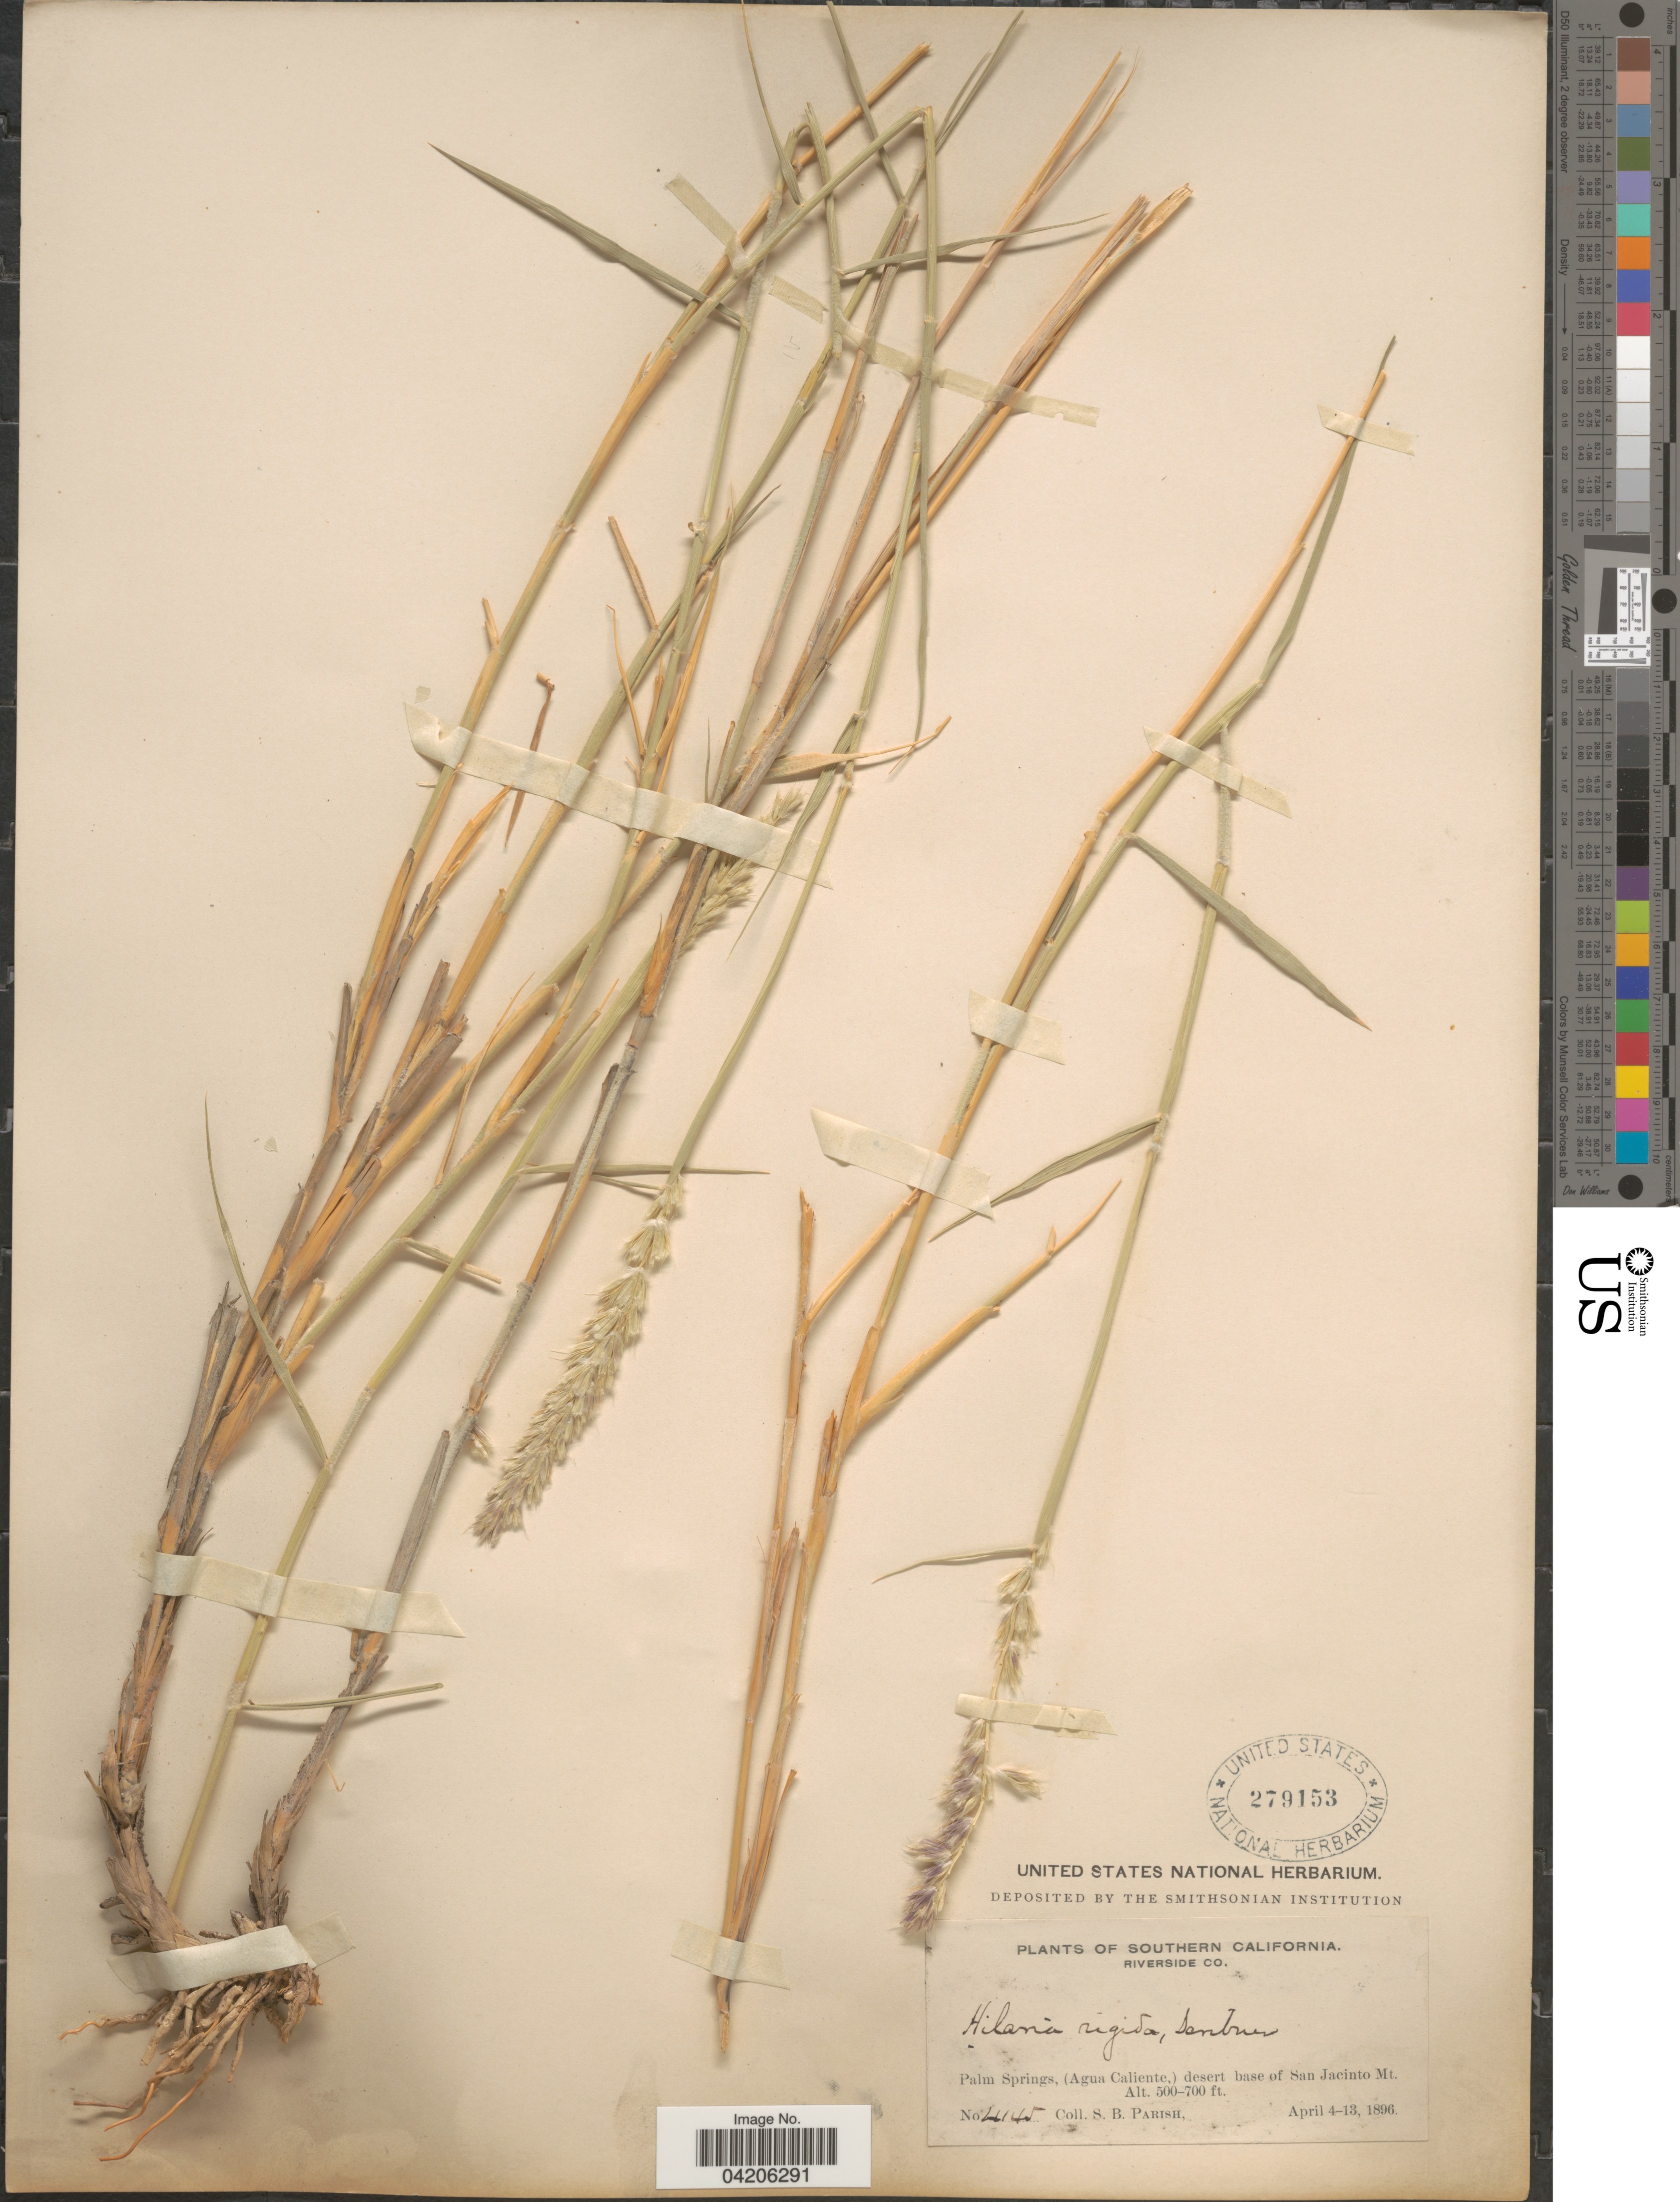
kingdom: Plantae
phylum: Tracheophyta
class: Liliopsida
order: Poales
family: Poaceae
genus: Hilaria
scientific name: Hilaria rigida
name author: (Thurb.) Benth. ex Scribn.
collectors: S. B. Parish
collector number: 4145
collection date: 1896-04-04/1896-04-13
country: United States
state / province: California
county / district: Riverside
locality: Southern California. Riverside Co. Palm Springs, (Agua Caliente,) desert base of San Jacinto Mt.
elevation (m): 152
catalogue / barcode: US 279153